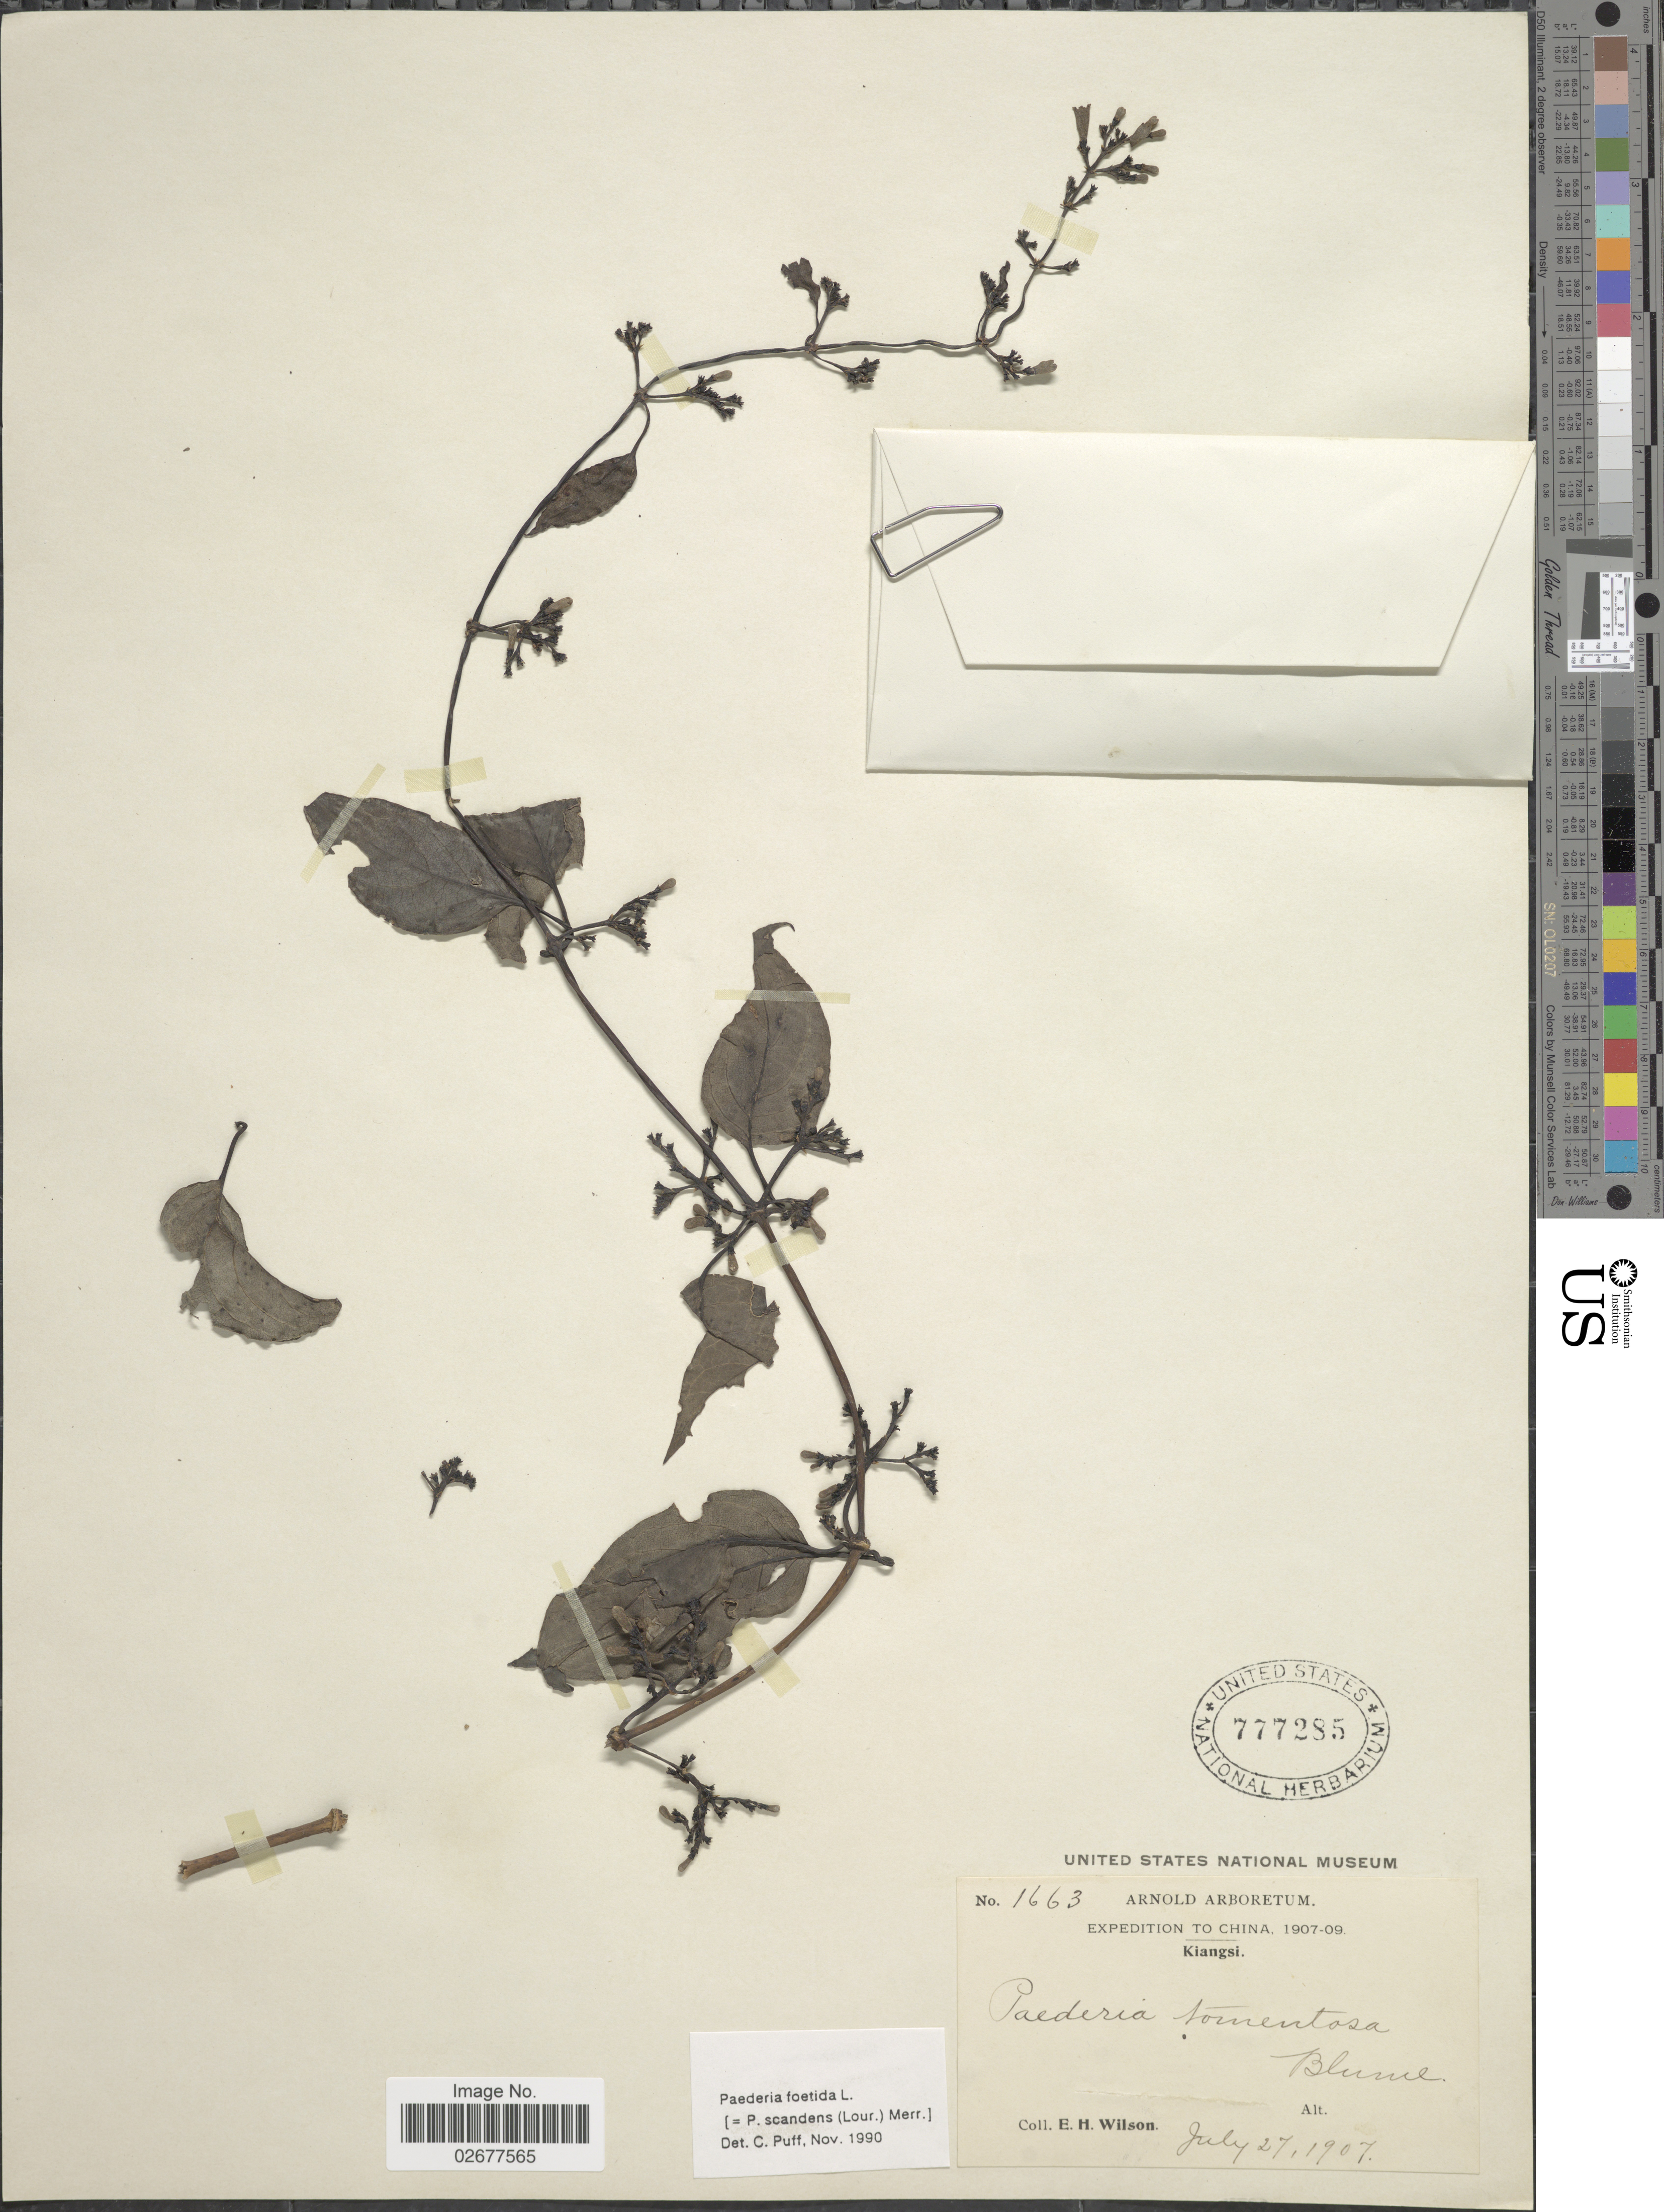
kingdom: Plantae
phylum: Tracheophyta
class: Magnoliopsida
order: Gentianales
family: Rubiaceae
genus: Paederia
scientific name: Paederia foetida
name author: Wall.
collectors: E. Wilson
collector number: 1663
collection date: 1907-07-27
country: China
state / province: Jiangxi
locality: Kiangsi.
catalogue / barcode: US 777285